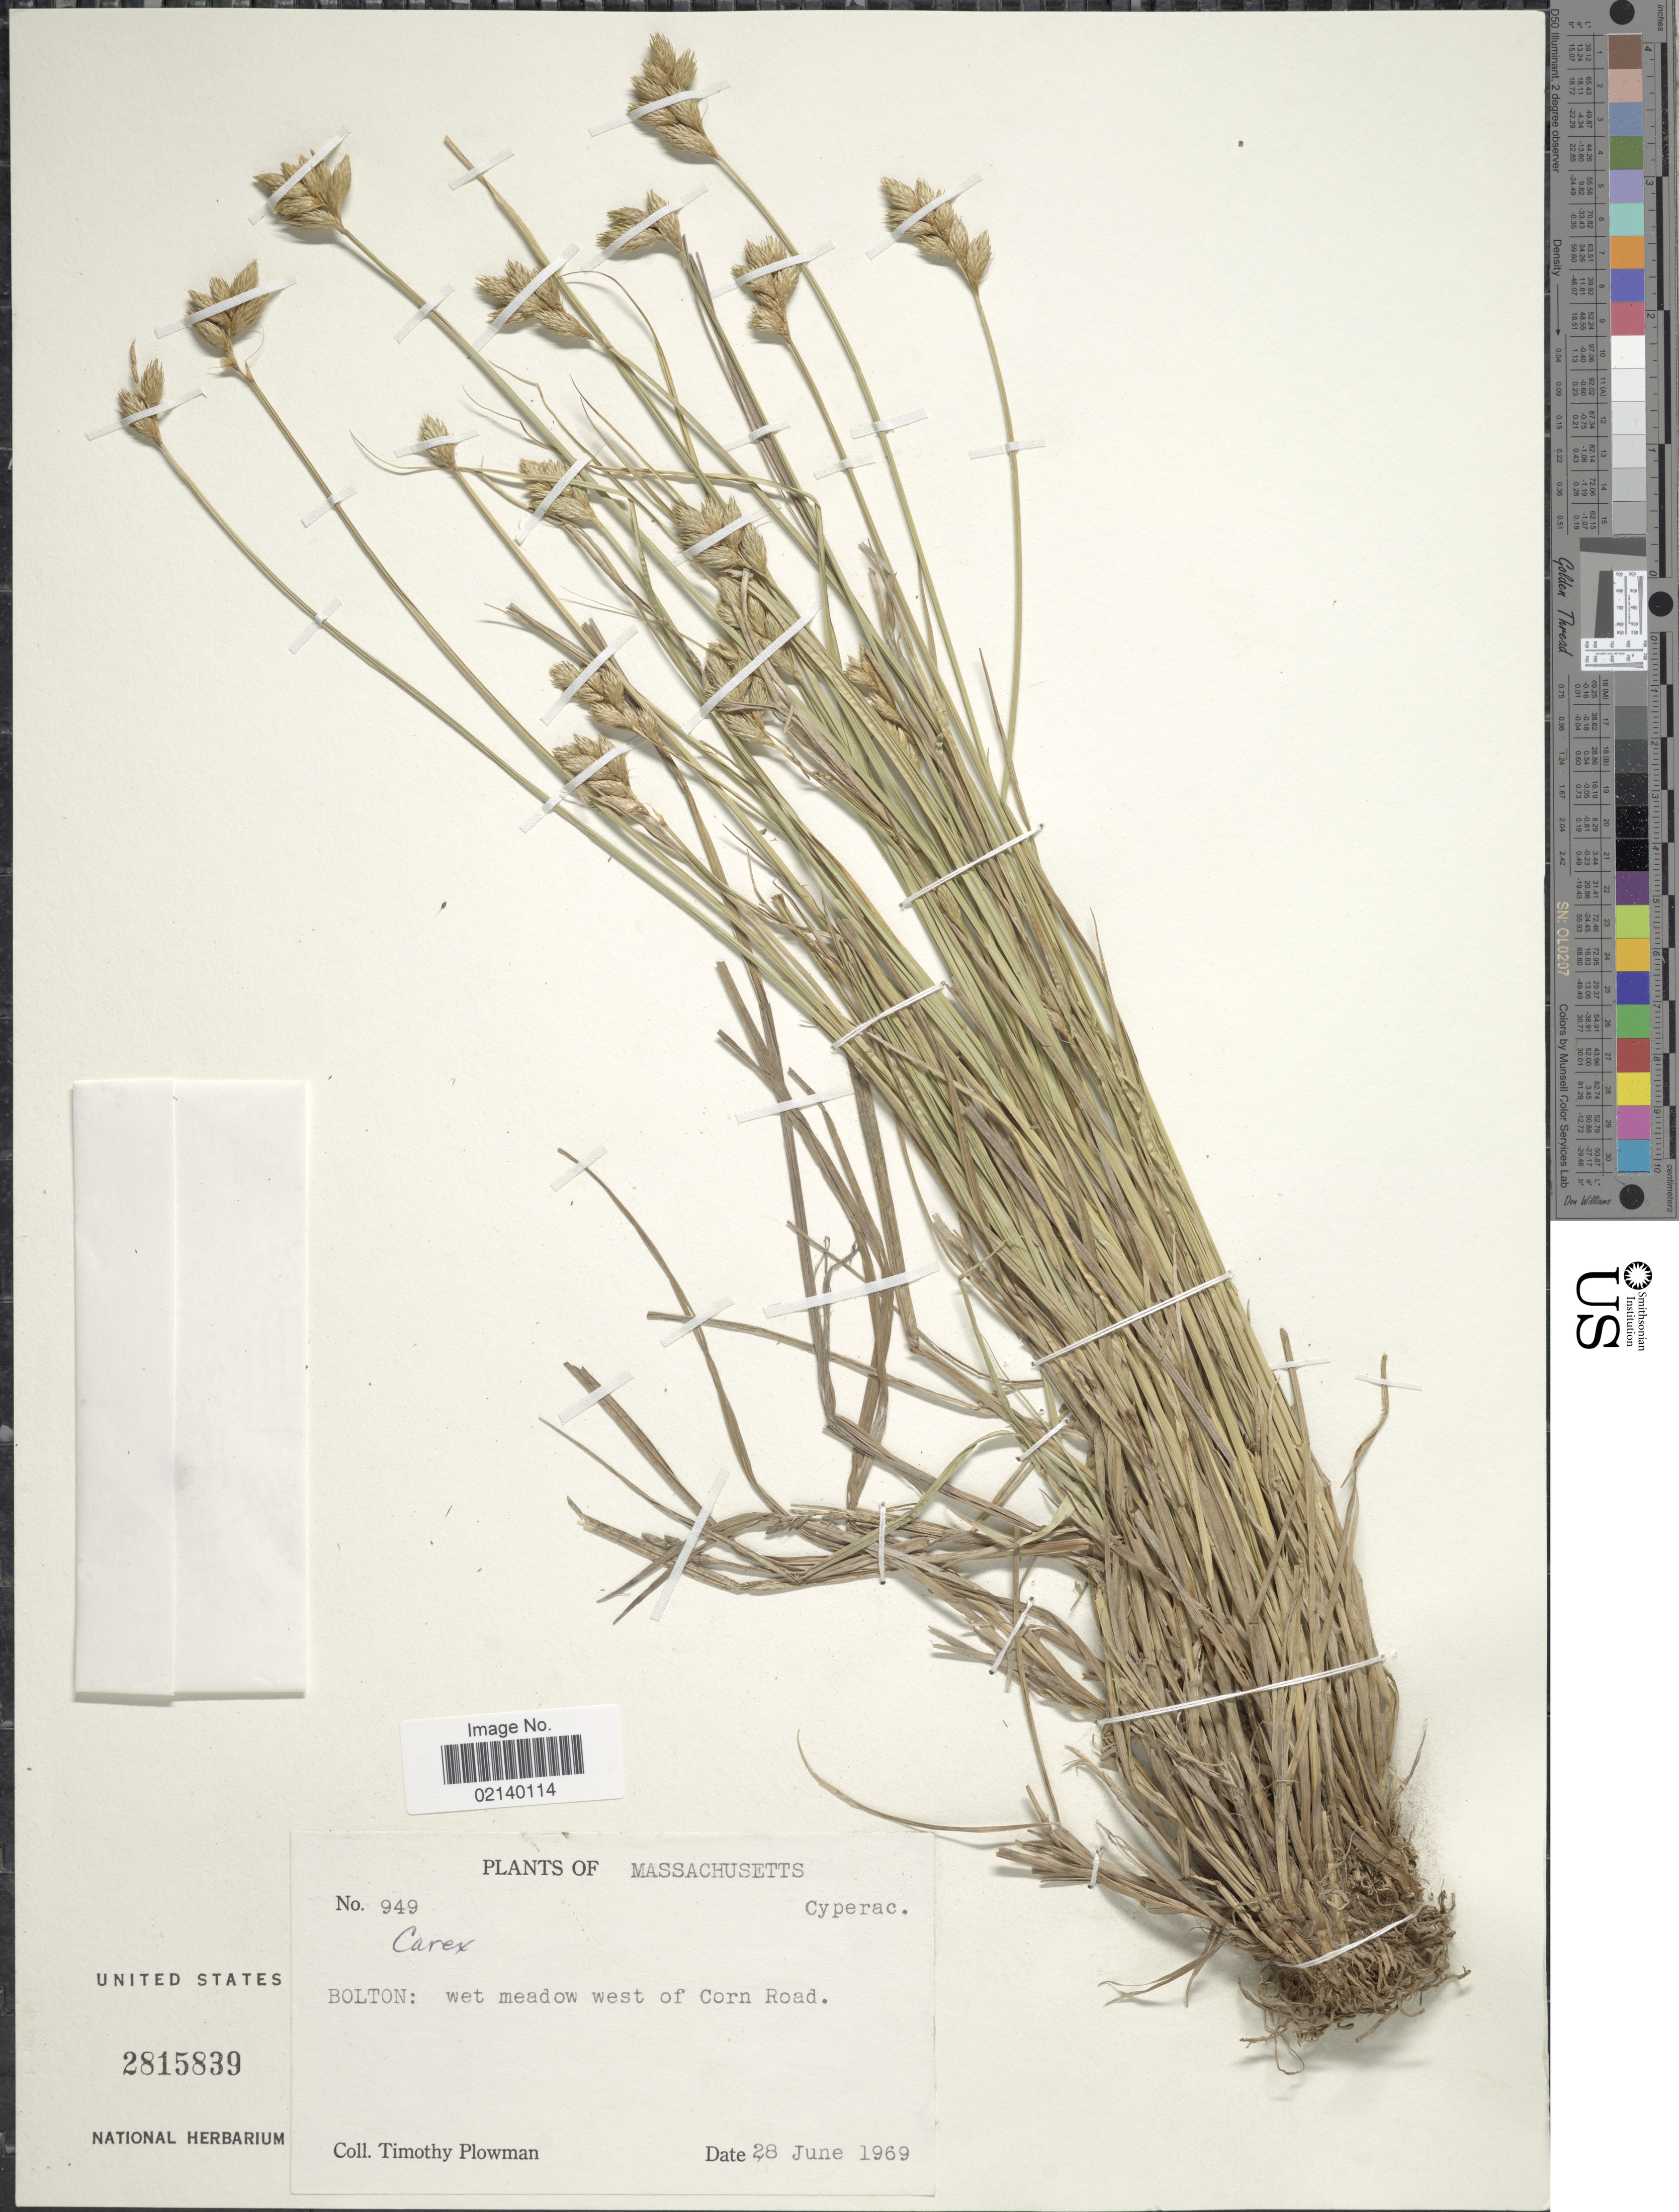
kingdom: Plantae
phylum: Tracheophyta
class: Liliopsida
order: Poales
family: Cyperaceae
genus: Carex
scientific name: Carex sp.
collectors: T. Plowman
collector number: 949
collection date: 1969-06-28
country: United States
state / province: Massachusetts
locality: Bolton: wet meadow west of Corn Road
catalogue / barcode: US 2815839